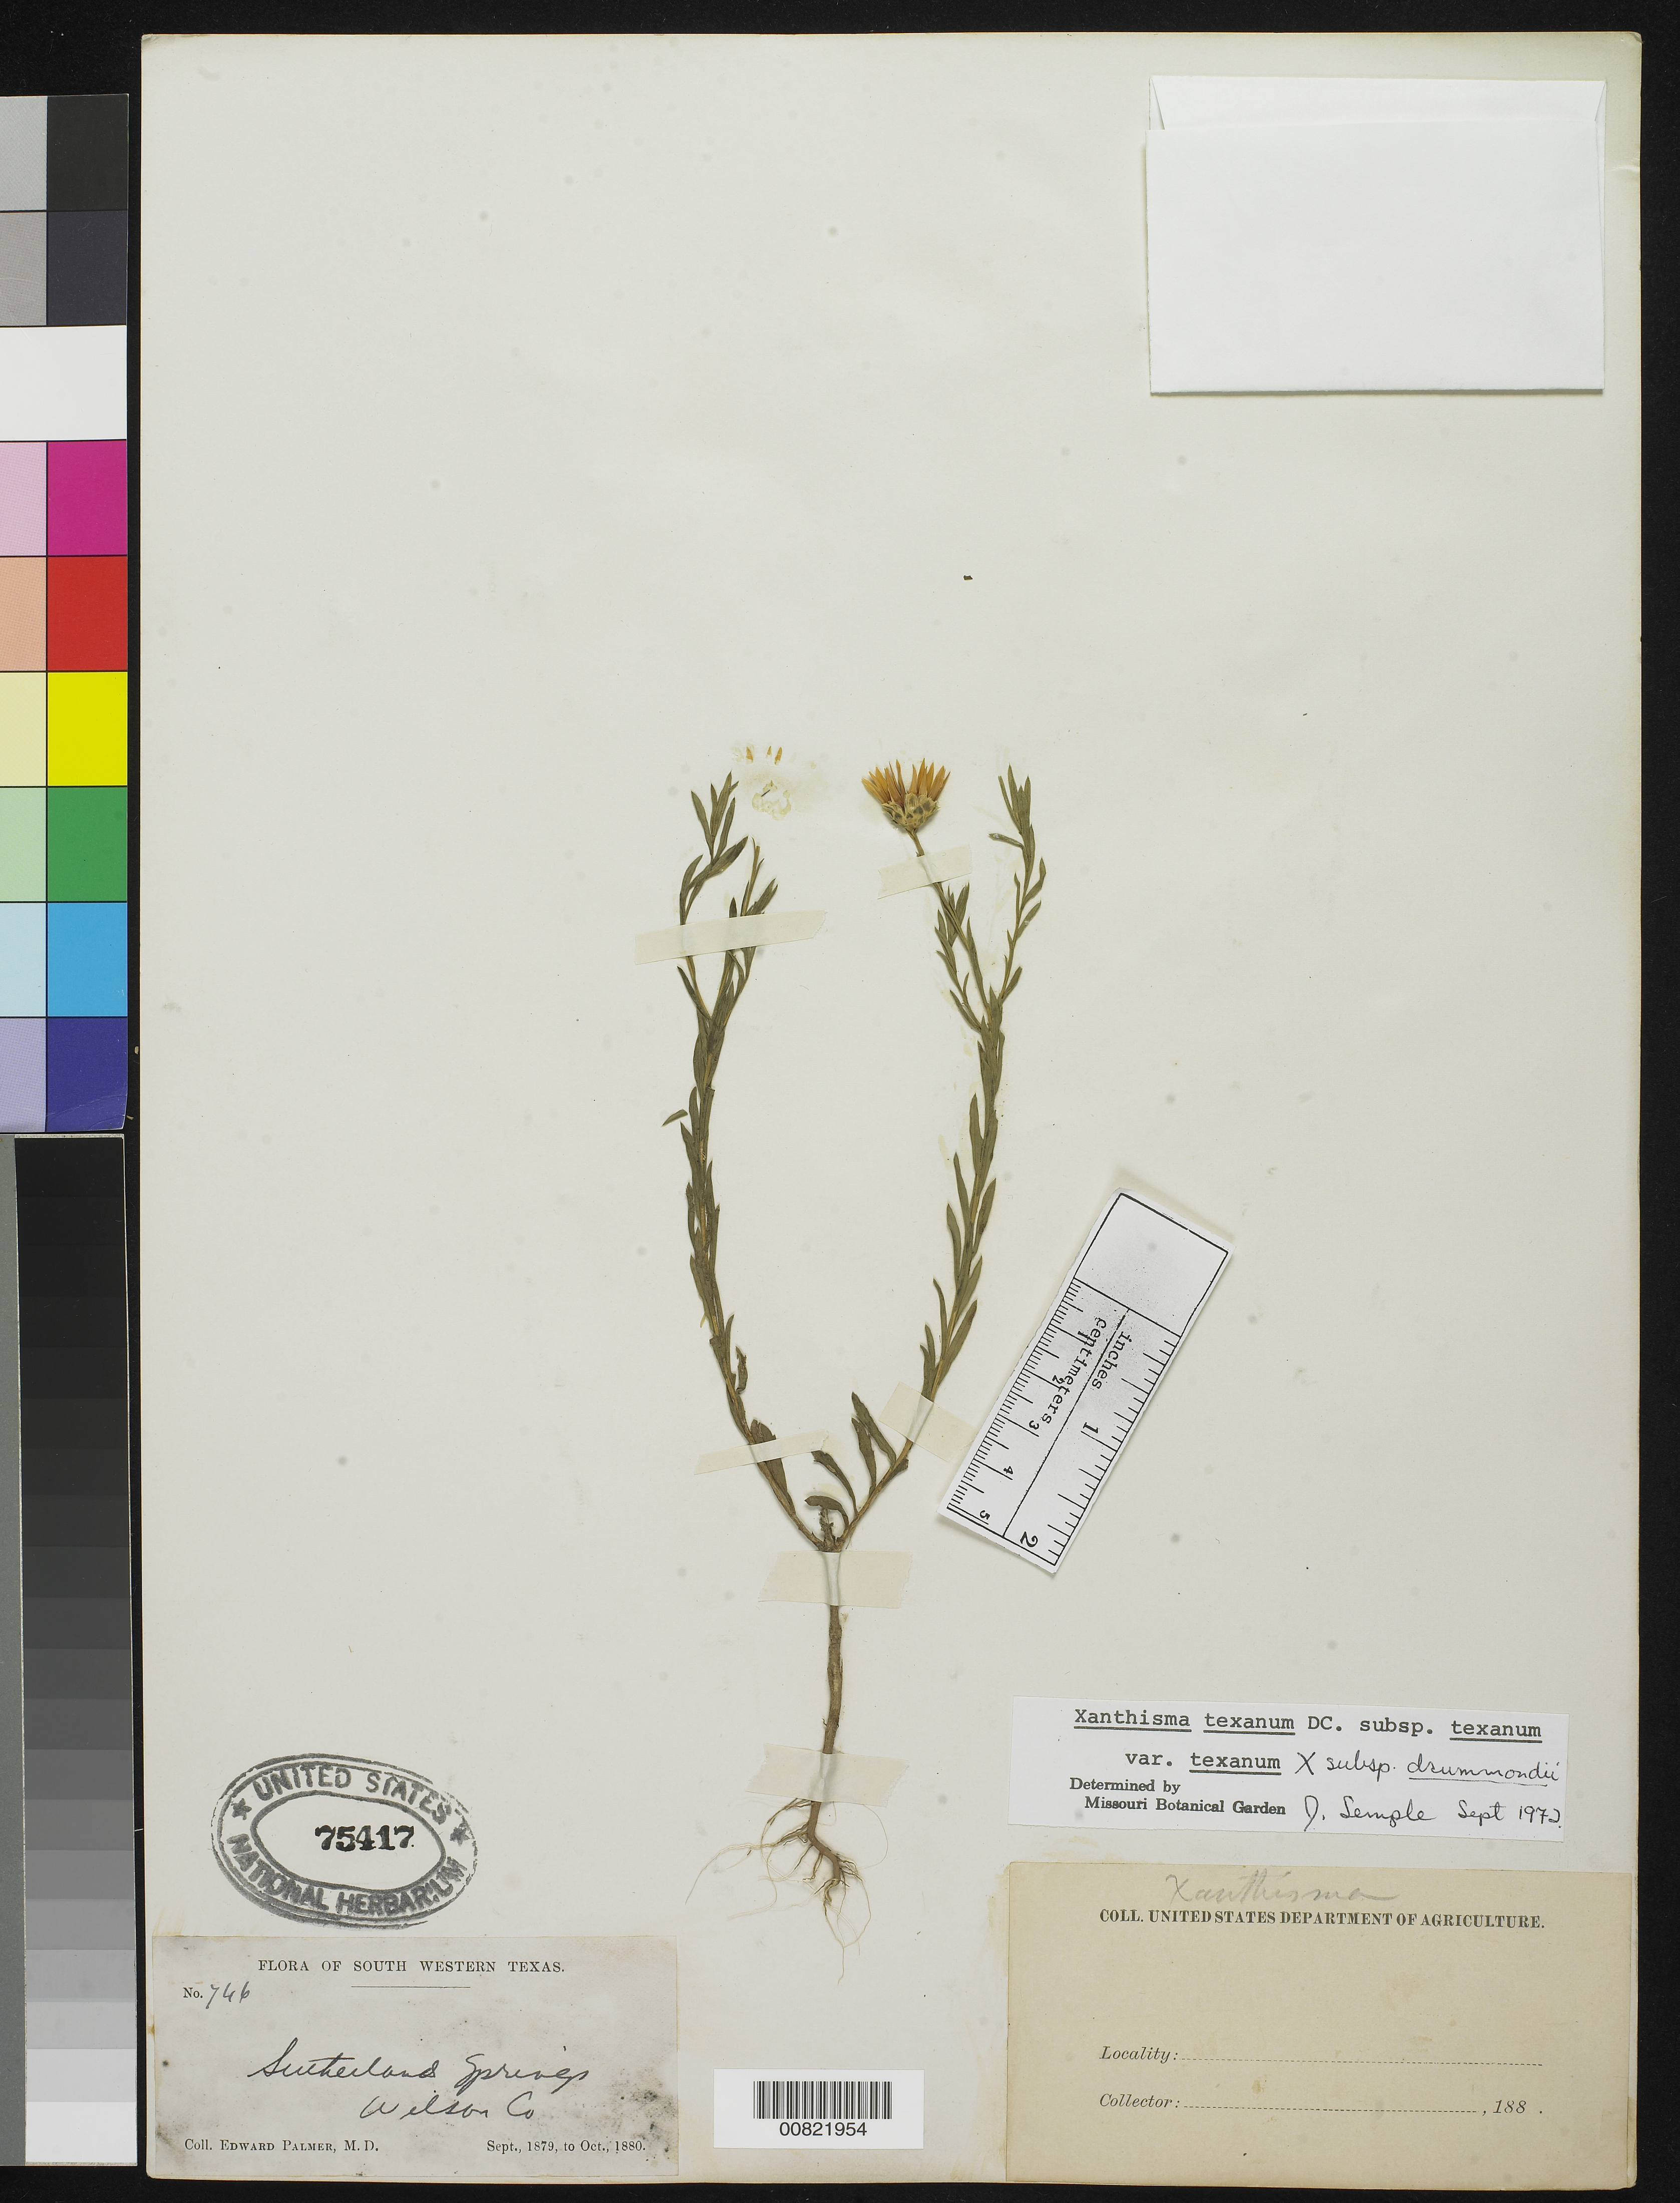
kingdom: Plantae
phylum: Tracheophyta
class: Magnoliopsida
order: Asterales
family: Asteraceae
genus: Xanthisma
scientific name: Xanthisma texanum subsp. texanum x X. texanum subsp. drummondii (Torr. & A. Gray) Semple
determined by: Semple, J.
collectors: E. Palmer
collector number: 746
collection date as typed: Sep 1879 to -- Oct 1880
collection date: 1879-09/1880-10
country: United States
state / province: Texas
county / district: Wilson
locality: Sutherland Springs, Wilson County, S. W. Texas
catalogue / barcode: US 75417